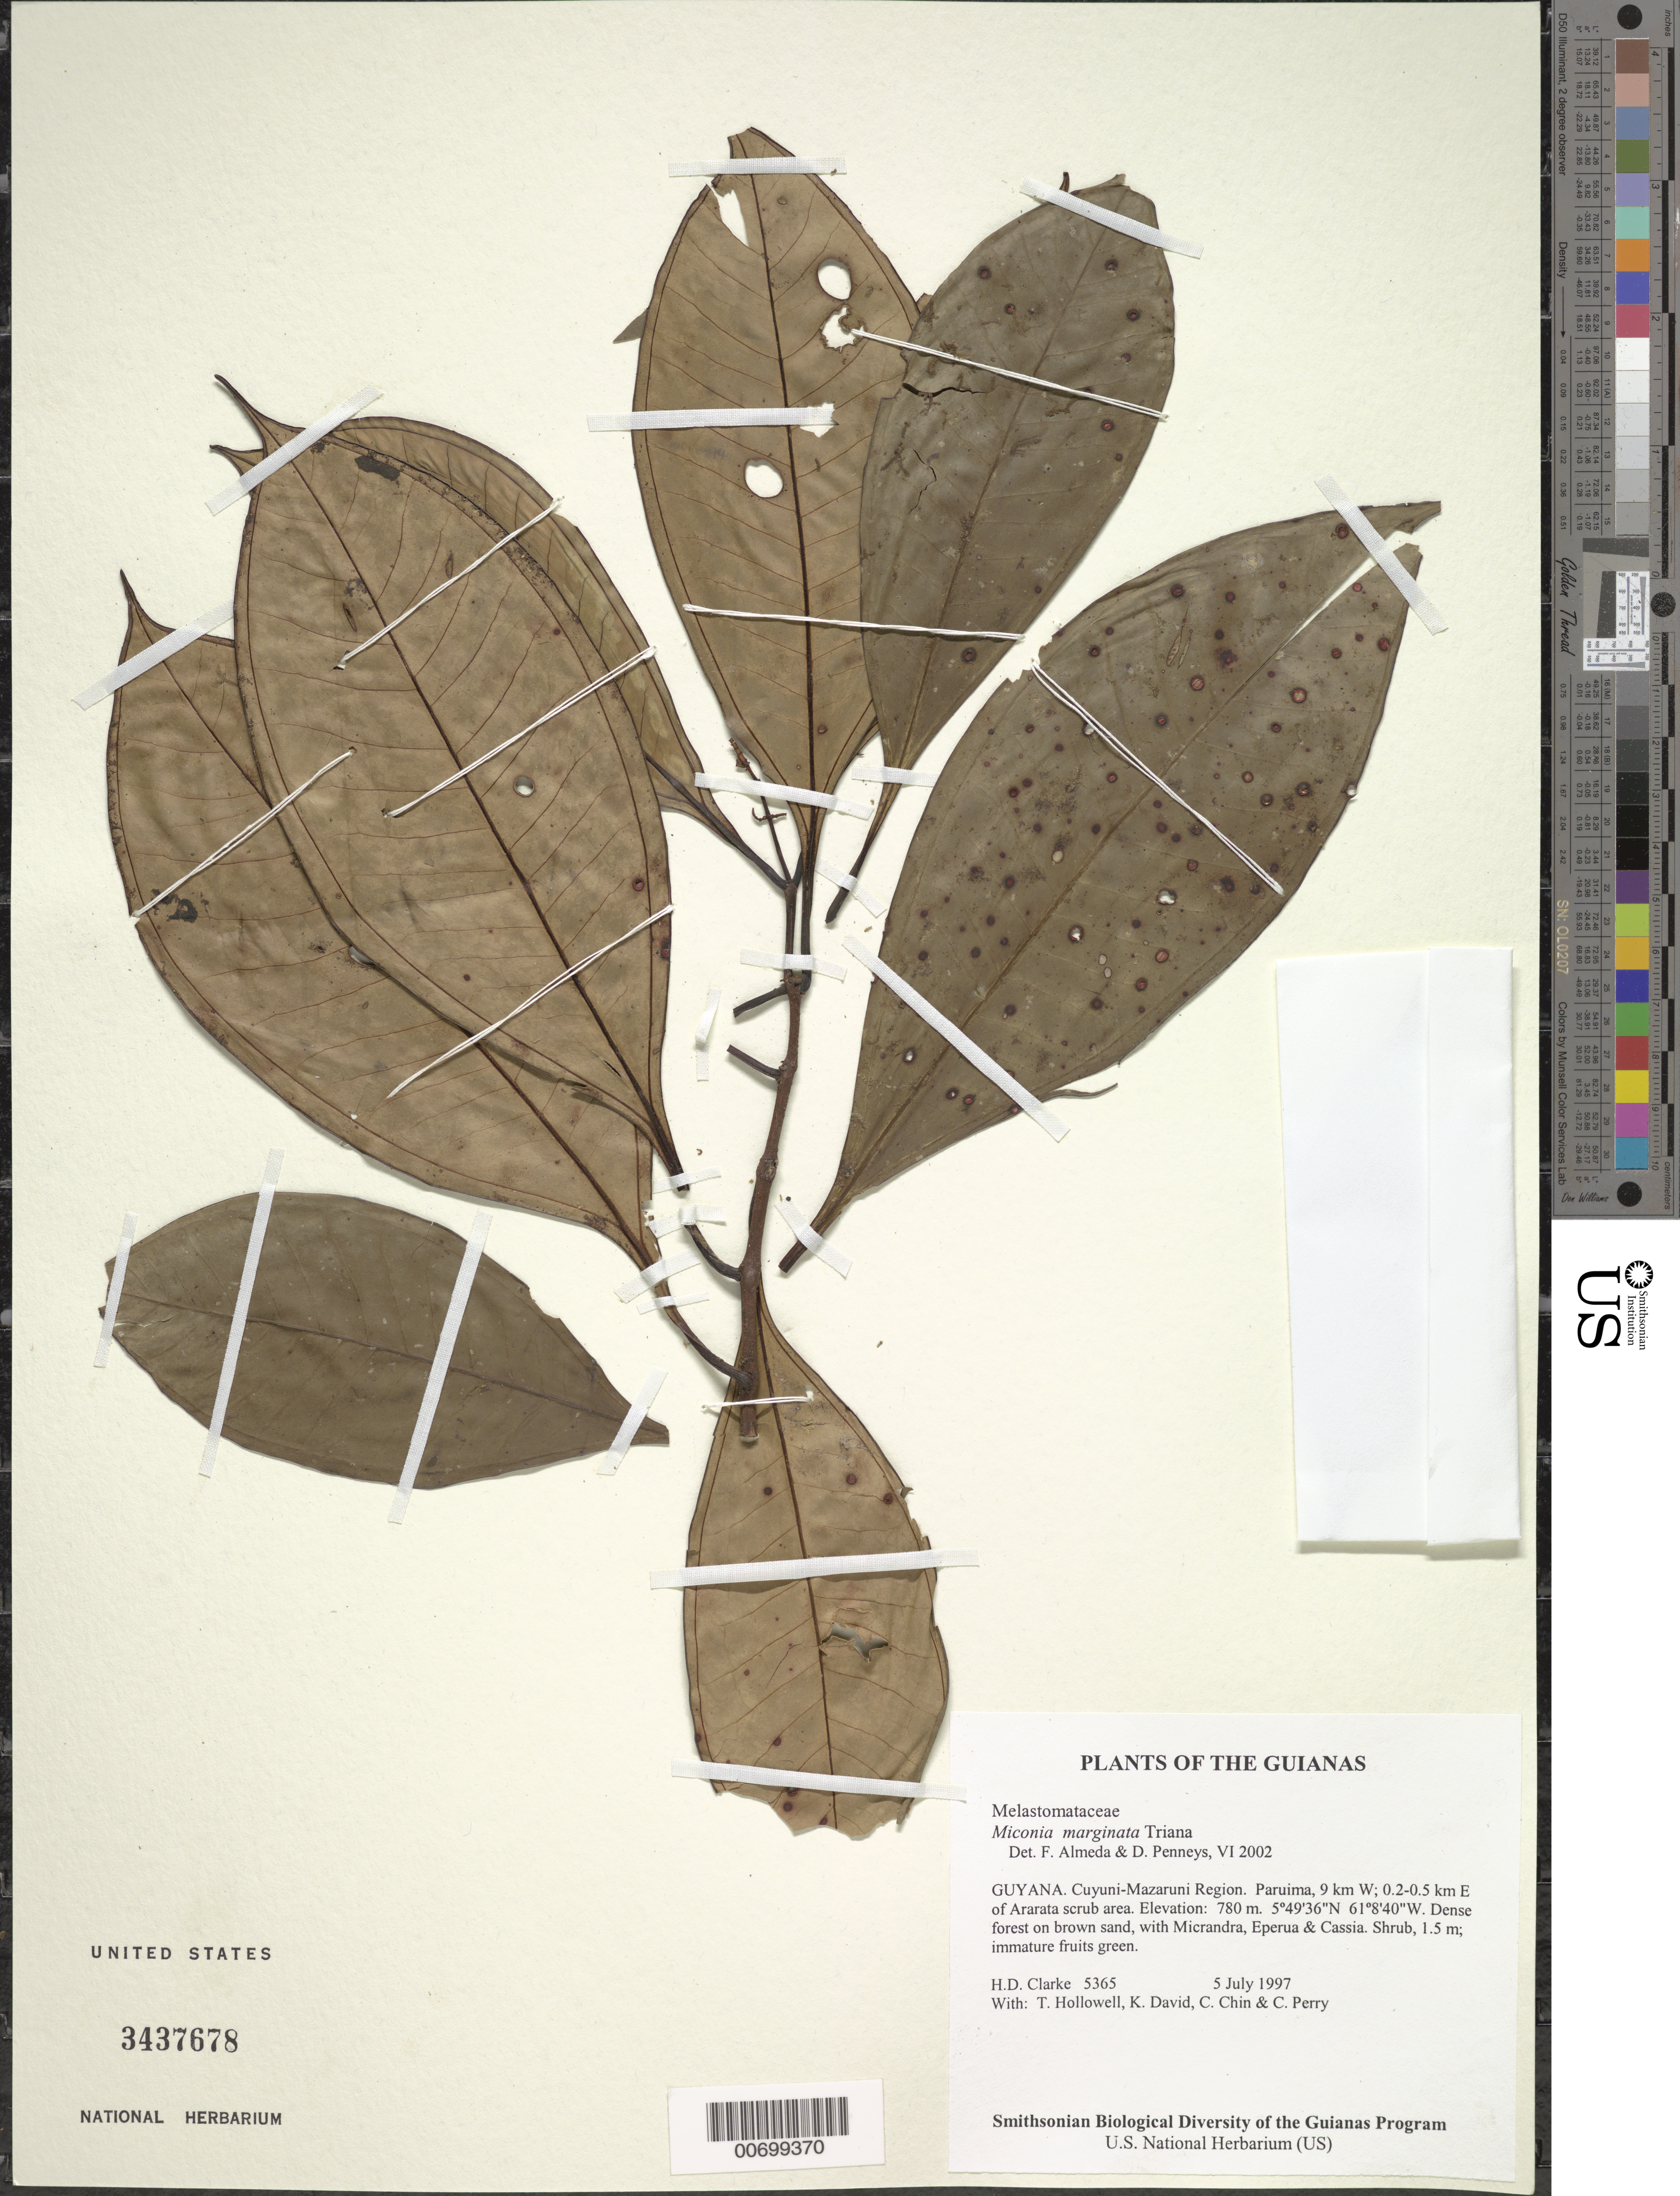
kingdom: Plantae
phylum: Tracheophyta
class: Magnoliopsida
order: Myrtales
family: Melastomataceae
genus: Miconia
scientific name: Miconia marginata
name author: Triana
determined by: Almeda, F.; Penneys, D. S.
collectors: H. D. Clarke, T. Hollowell, K. David, C. Chin & C. Perry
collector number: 5365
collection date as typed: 5 July 1997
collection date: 1997-07-05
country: Guyana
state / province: Cuyuni-Mazaruni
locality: Paruima, 9 km W; 0.2-0.5 km E of Ararata scrub area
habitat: Dense forest on brown sand, with Micrandra, Eperua & Cassia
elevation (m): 780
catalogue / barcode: US 3437678